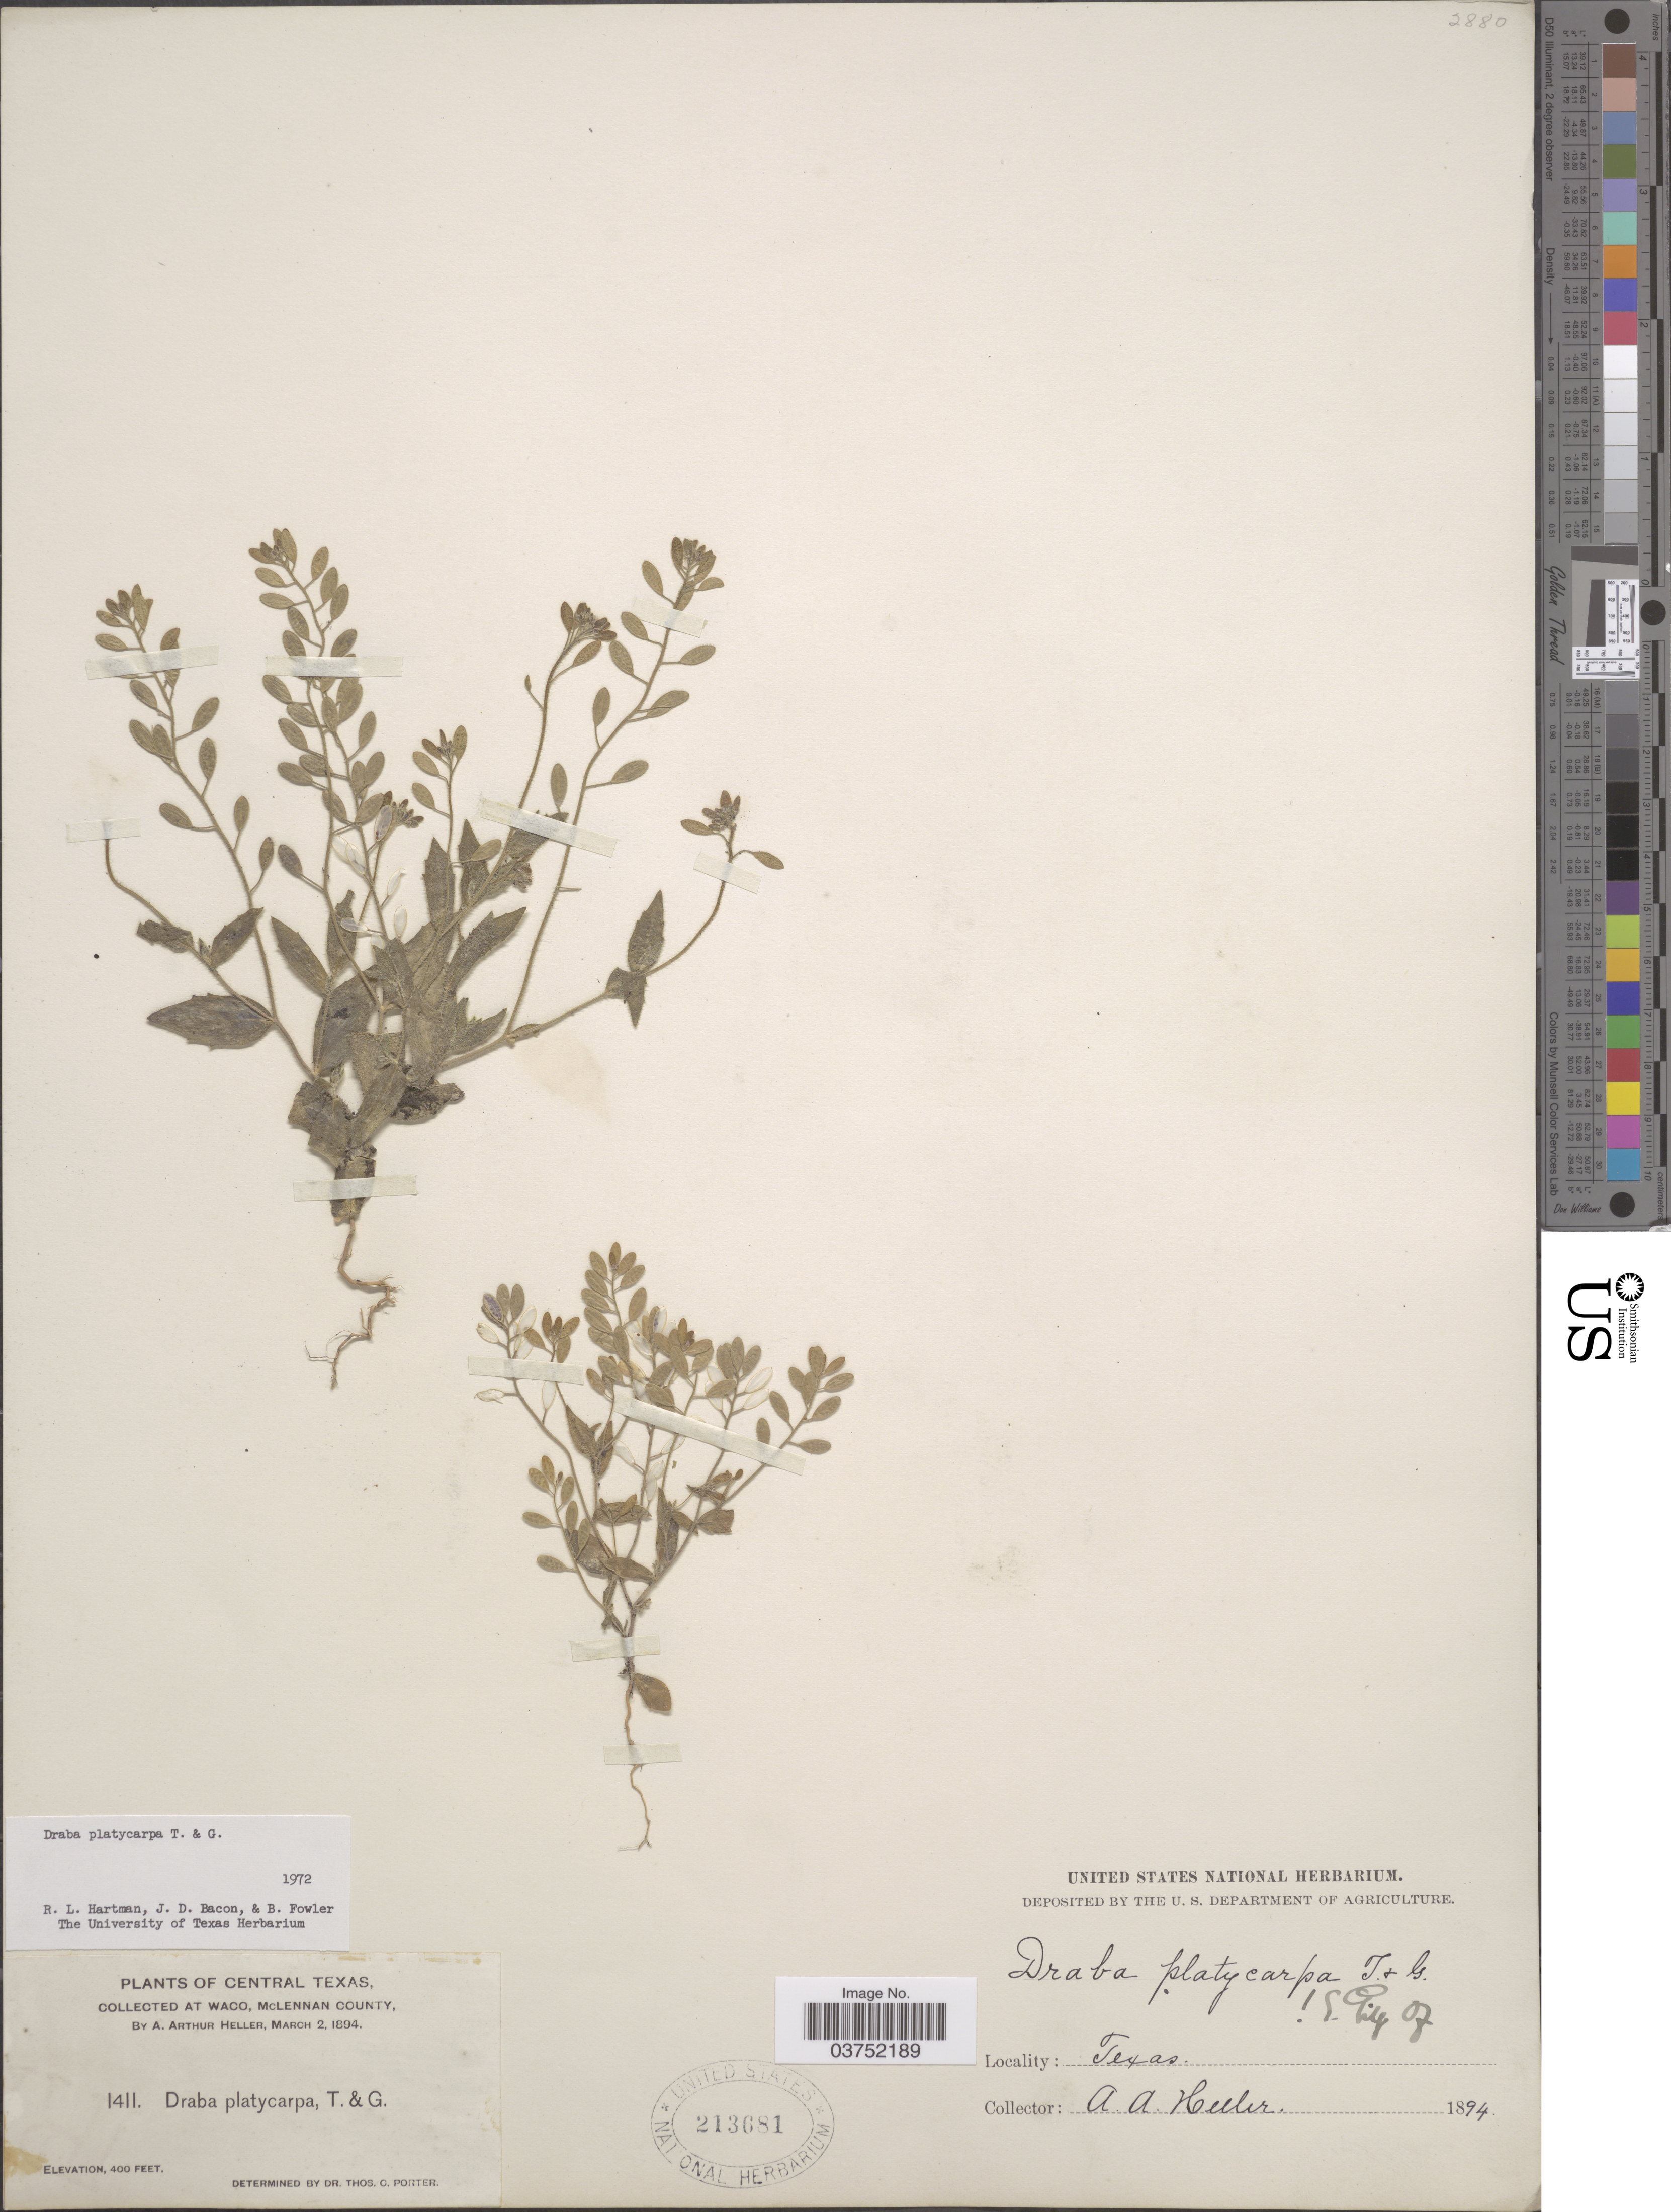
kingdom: Plantae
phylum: Tracheophyta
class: Magnoliopsida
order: Brassicales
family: Brassicaceae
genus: Draba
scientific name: Draba platycarpa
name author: Torr. & A. Gray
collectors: A. A. Heller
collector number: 1411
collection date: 1894-03-02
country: United States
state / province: Texas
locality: Central Texas. Waco, McLennan County.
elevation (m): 122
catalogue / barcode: US 213681